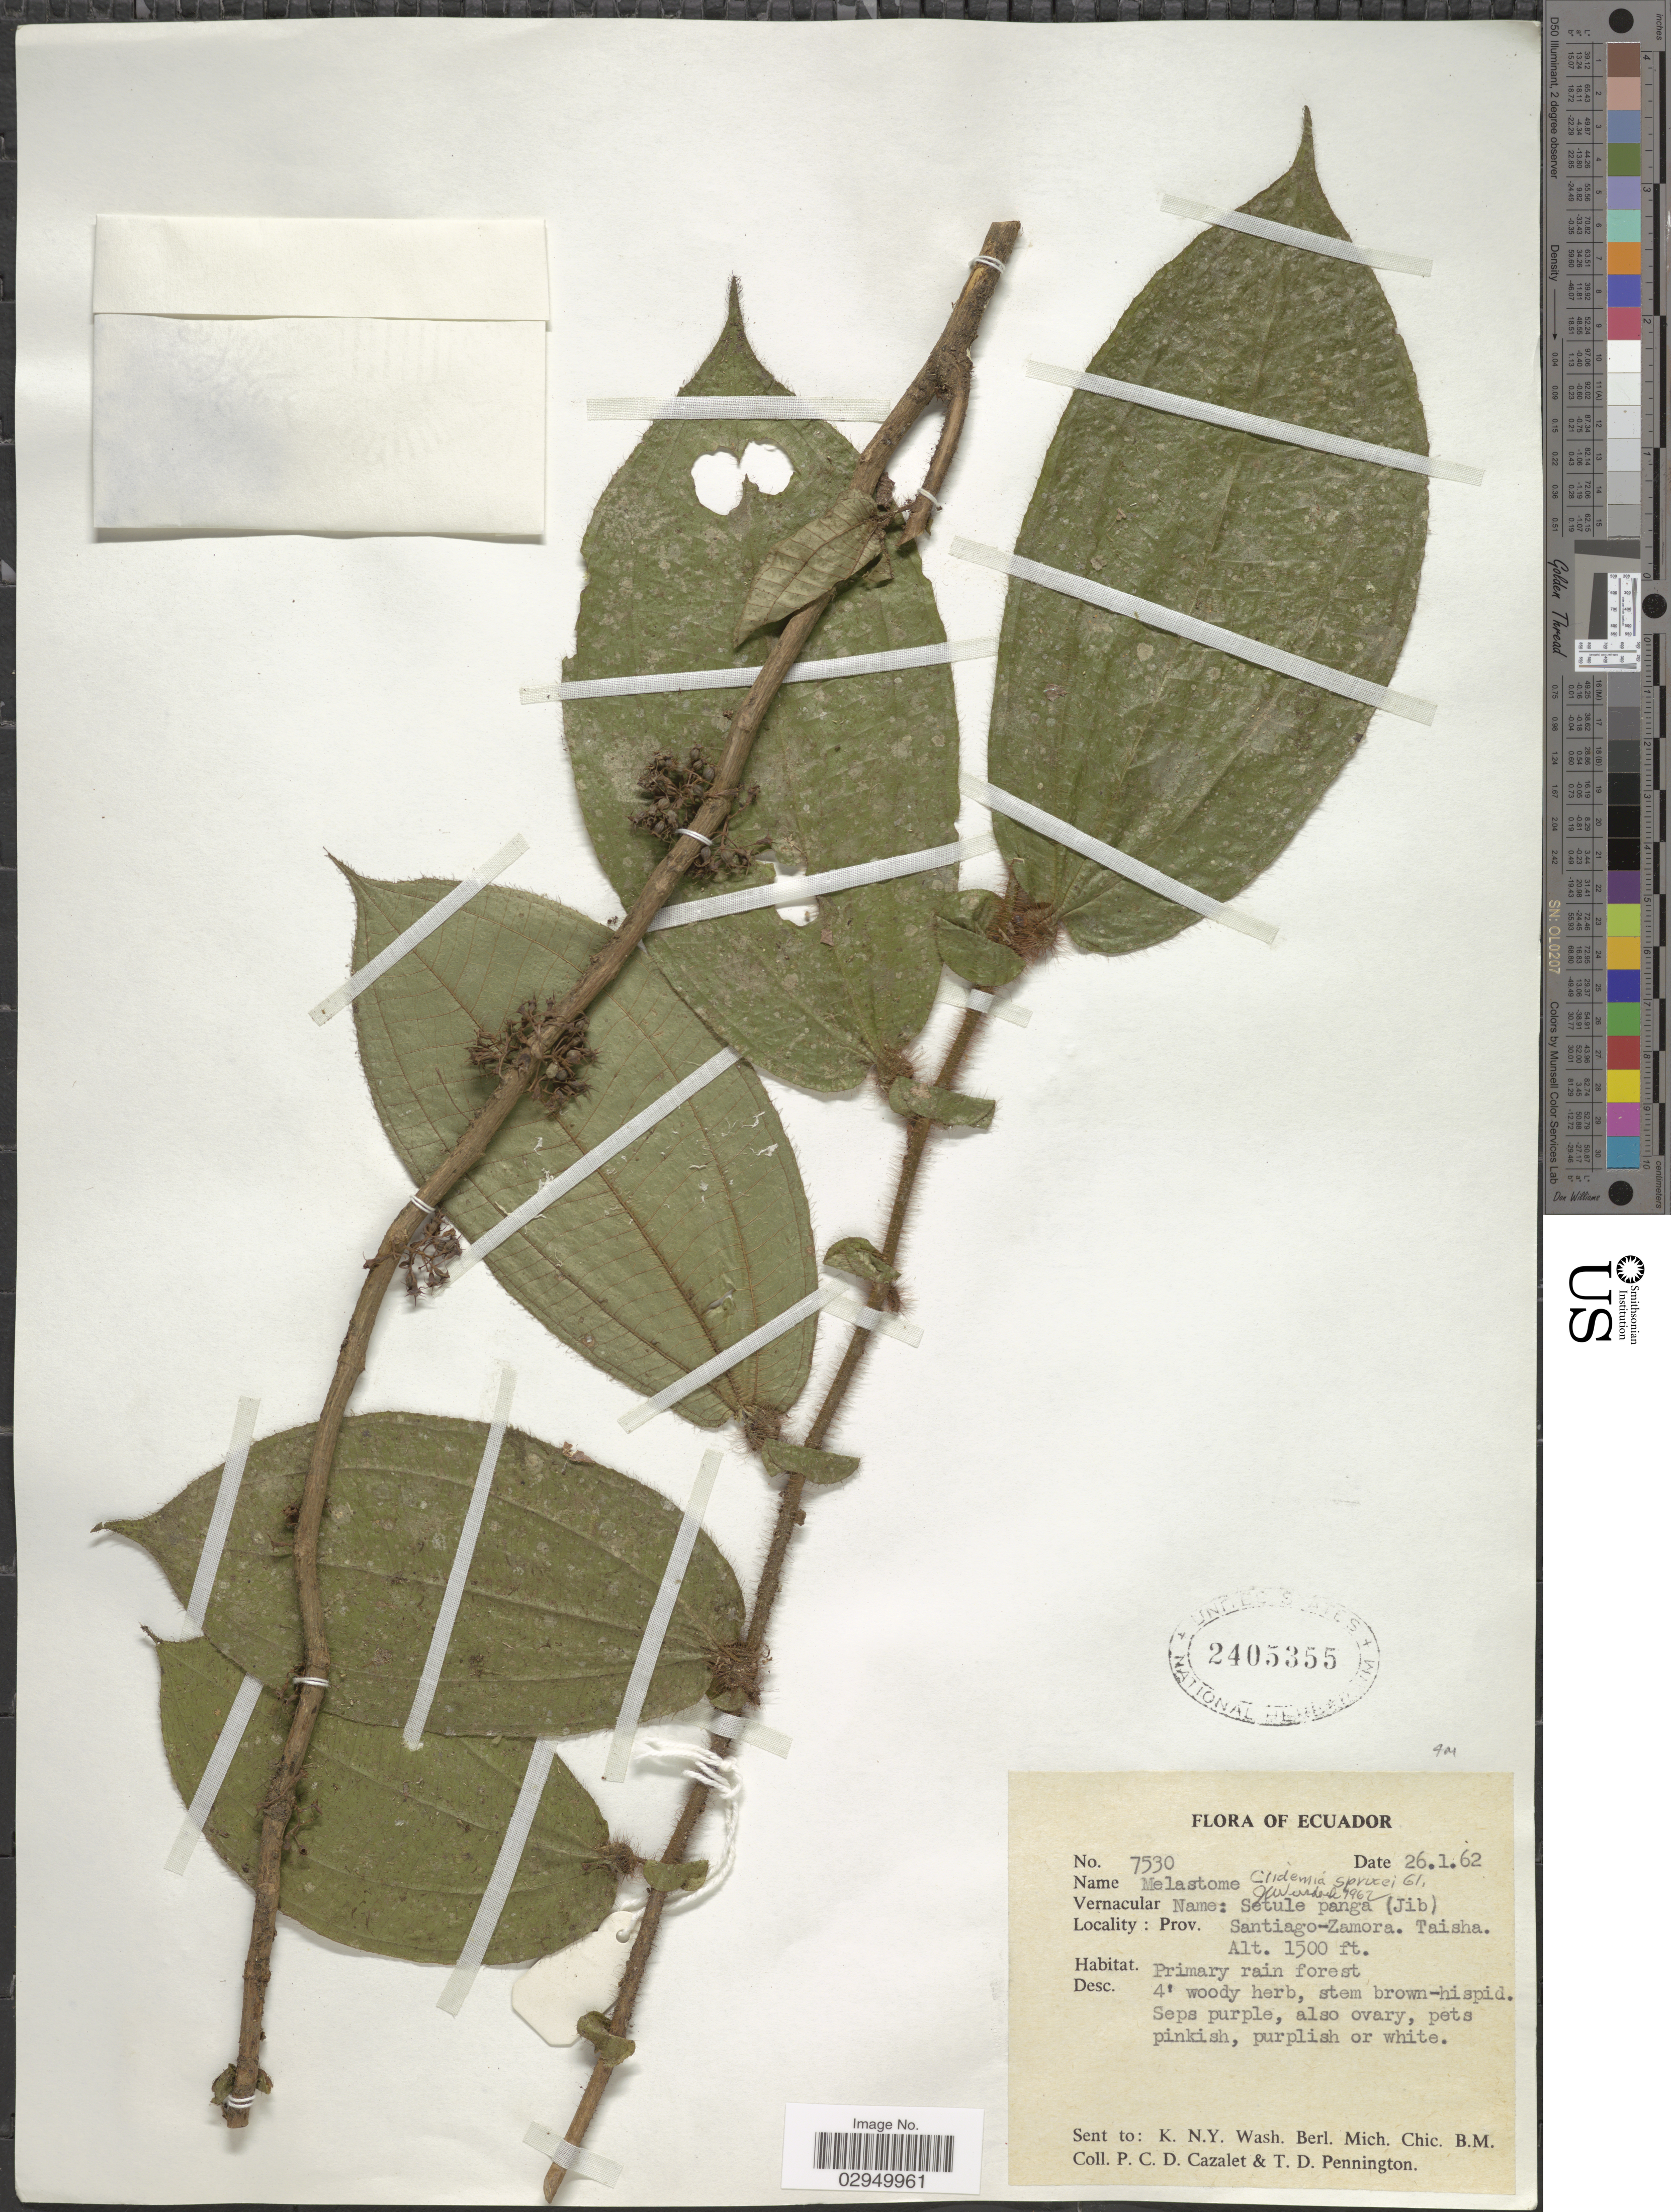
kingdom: Plantae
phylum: Tracheophyta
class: Magnoliopsida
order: Myrtales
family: Melastomataceae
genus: Clidemia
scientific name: Clidemia sprucei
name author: Gleason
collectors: P. C. D. Cazalet & T. D. Pennington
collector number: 7530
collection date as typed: Transcribed d/m/y: 26/1/62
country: Ecuador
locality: Prov. Santiago-Zamora. Taisha.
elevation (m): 457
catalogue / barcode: US 2405355